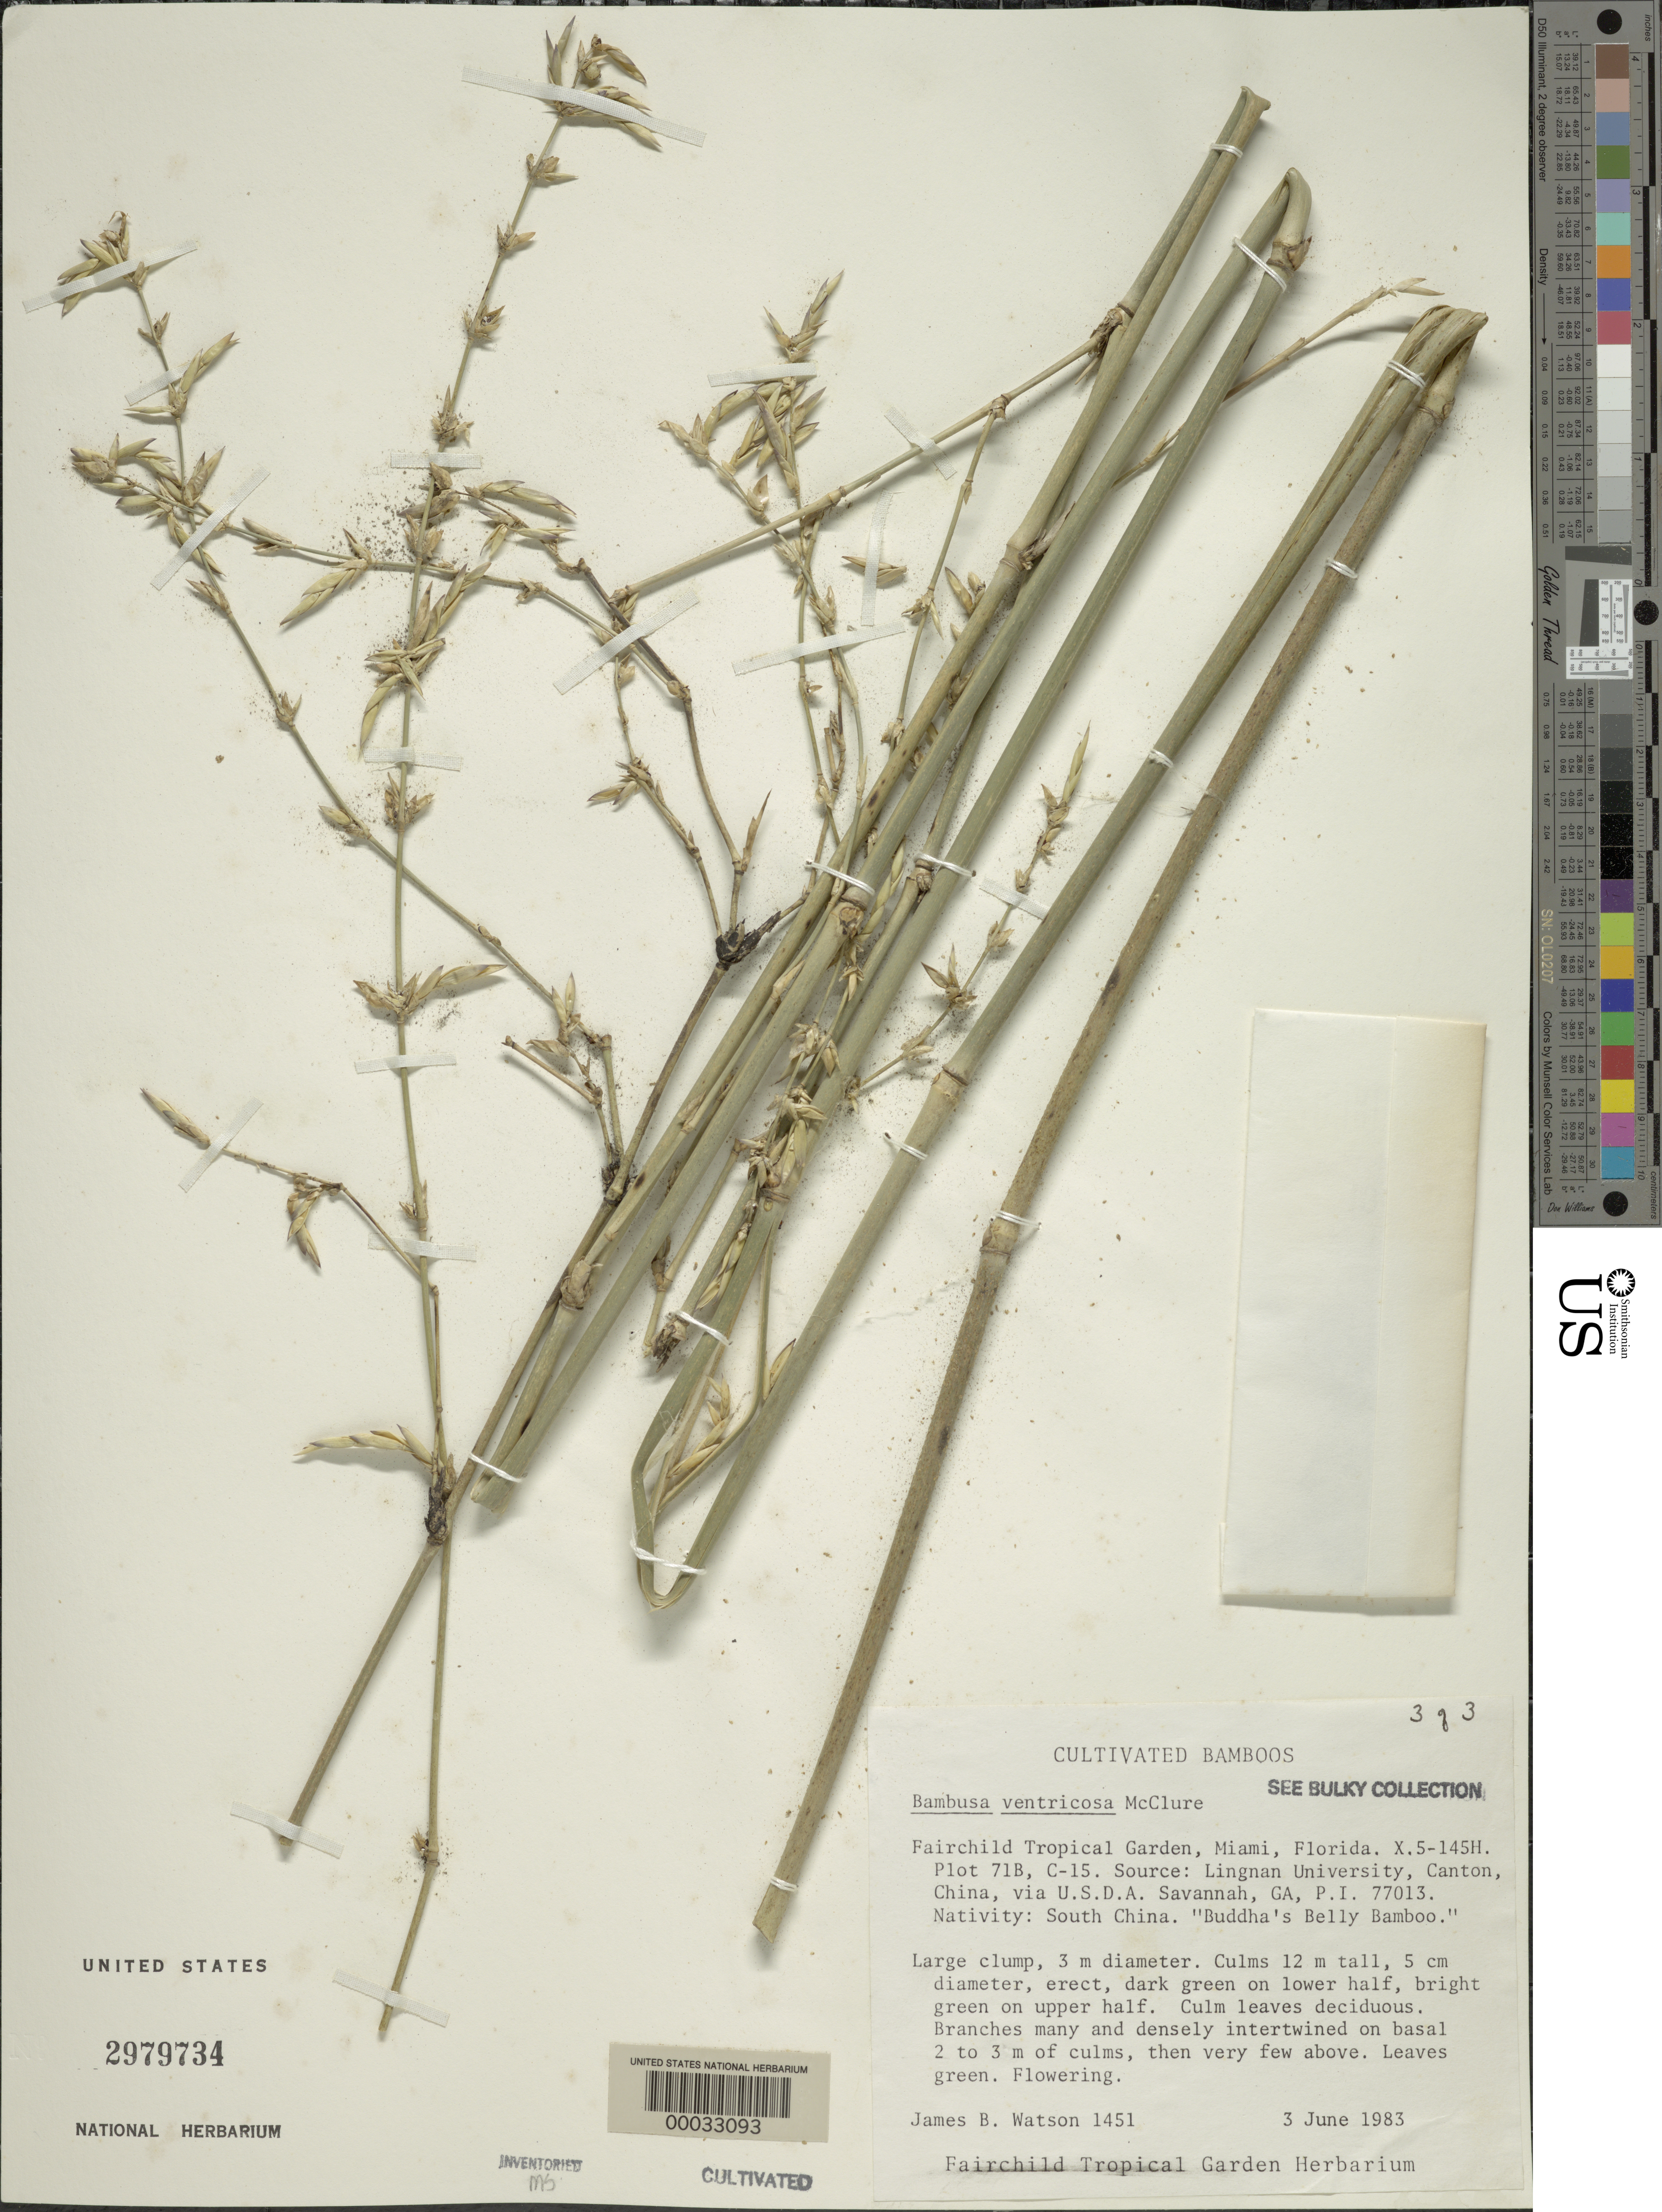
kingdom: Plantae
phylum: Tracheophyta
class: Liliopsida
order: Poales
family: Poaceae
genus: Bambusa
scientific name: Bambusa ventricosa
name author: McClure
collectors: J. B. Watson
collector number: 1451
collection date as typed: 03 Jan 1983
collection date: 1983-01-03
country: United States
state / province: Florida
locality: Fairchild tropical gardens miami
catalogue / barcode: US 2979734